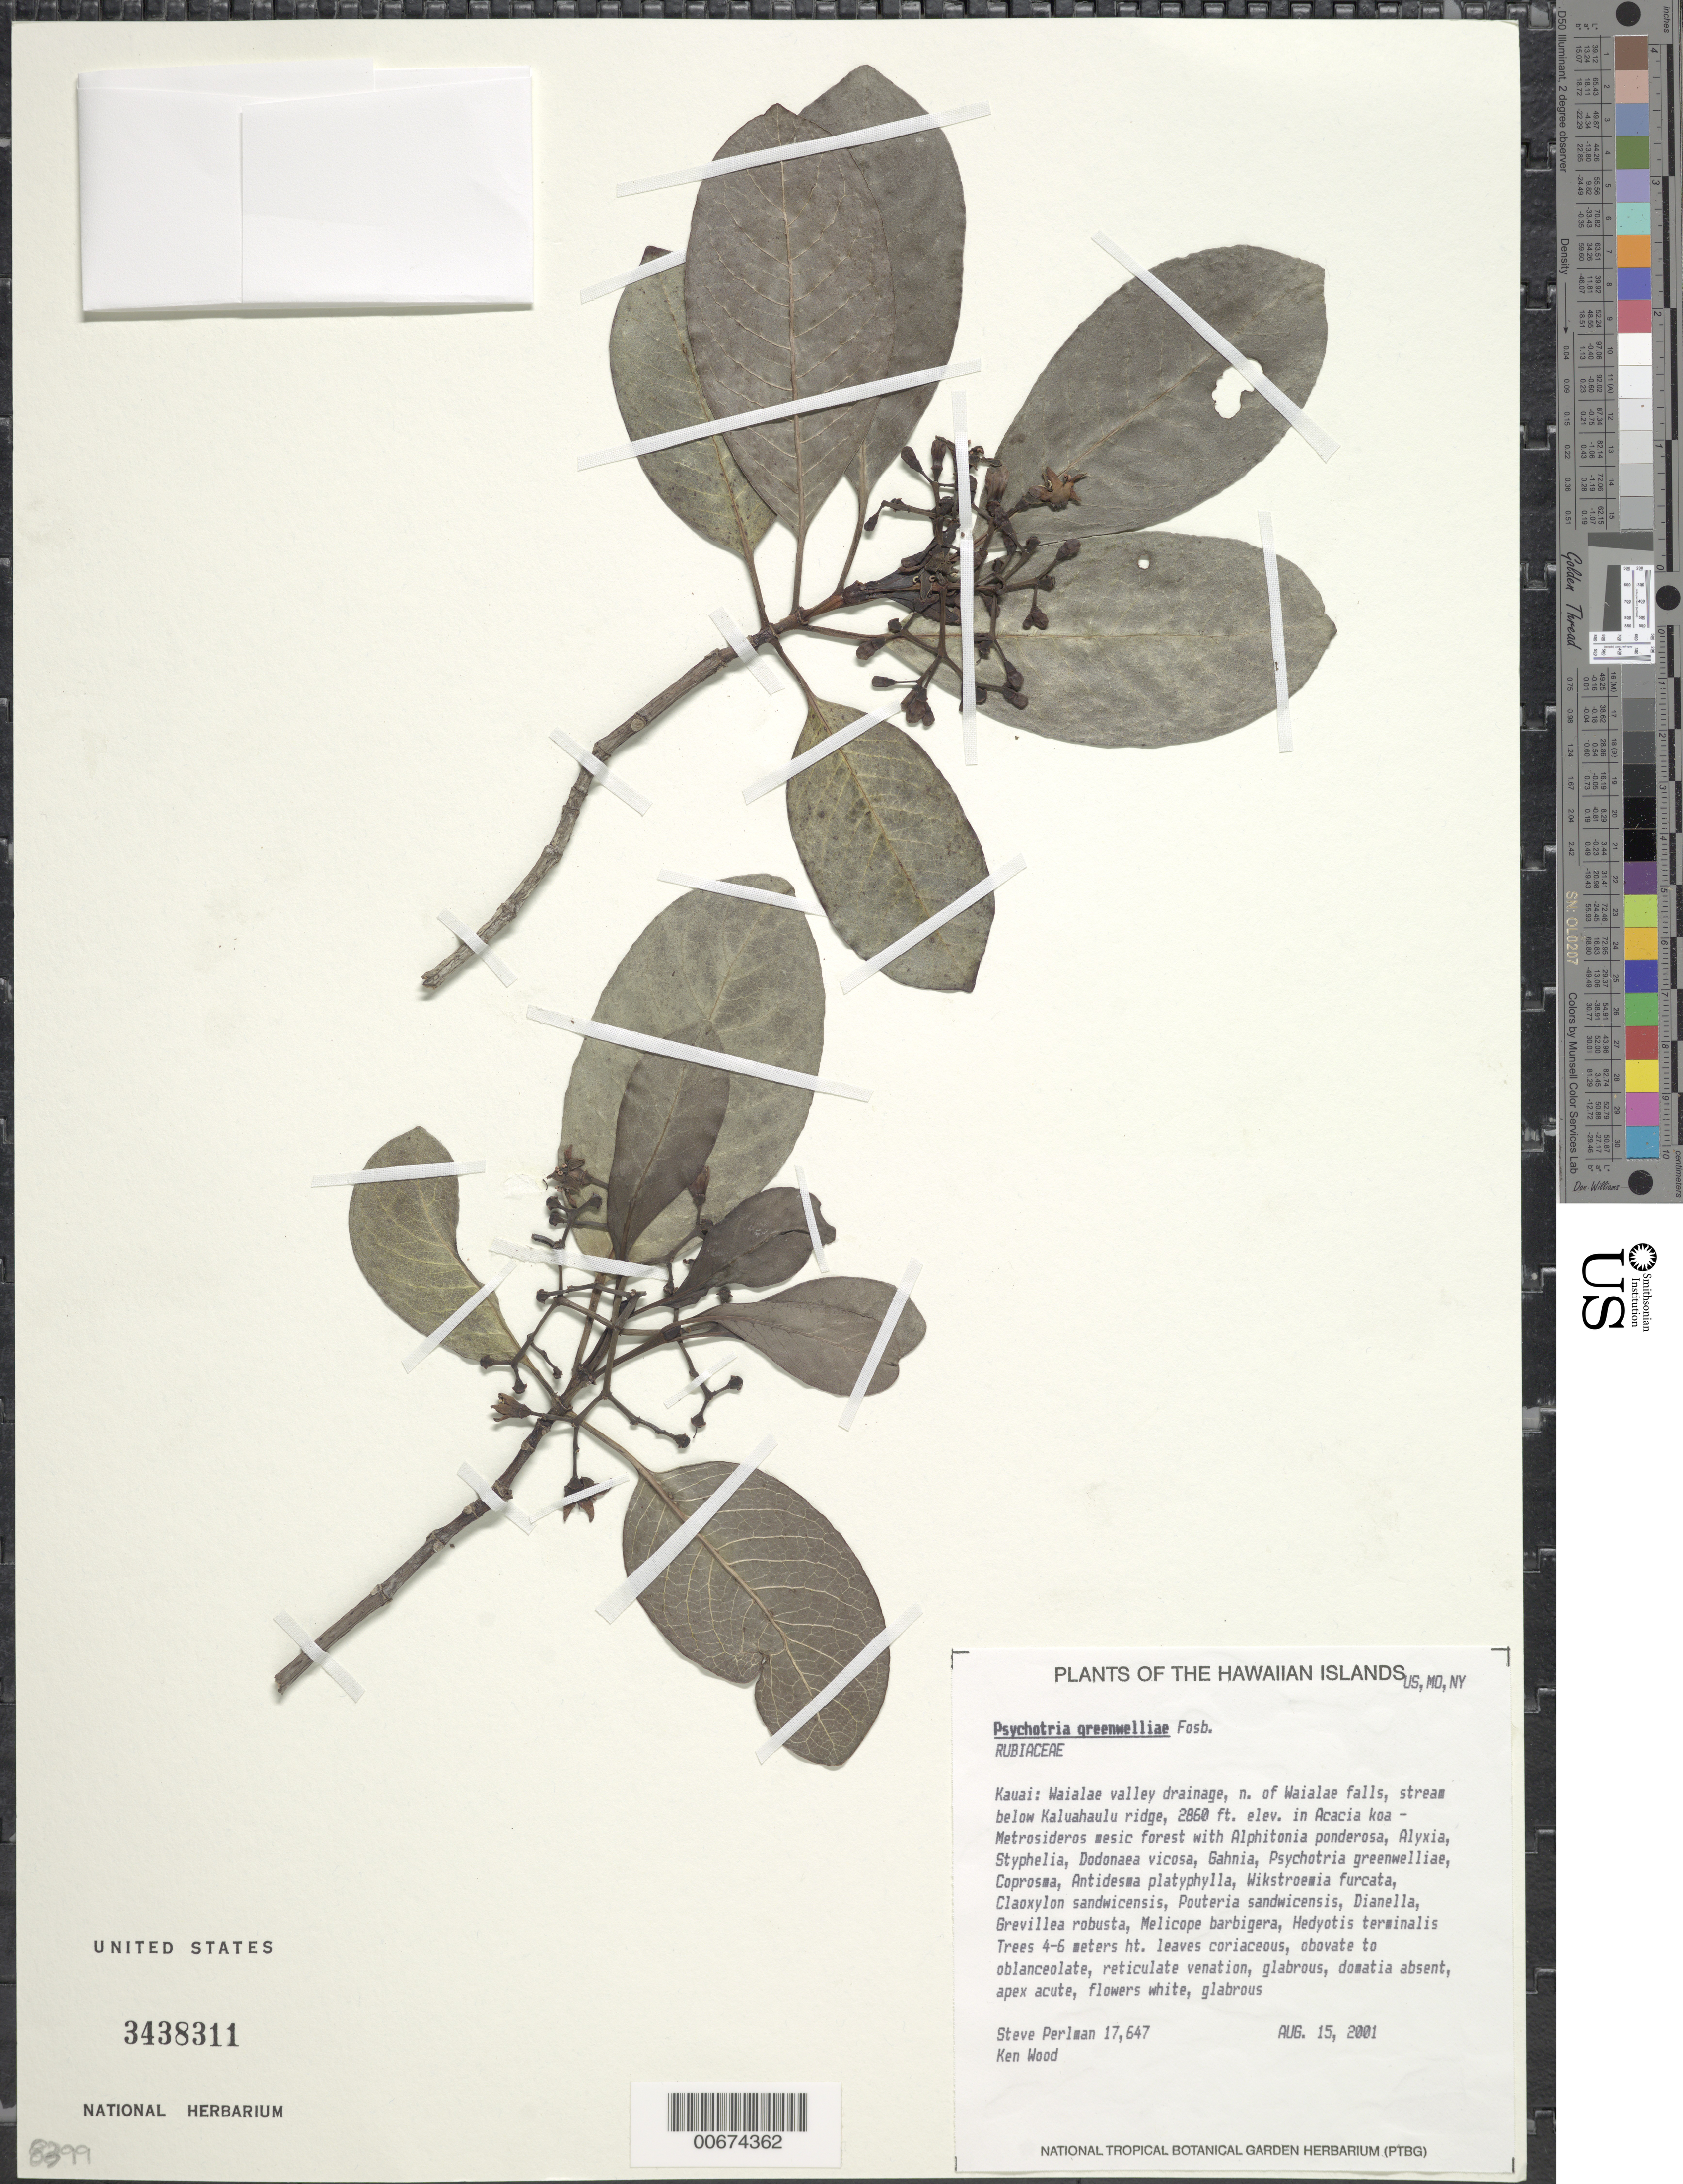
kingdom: Plantae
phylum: Tracheophyta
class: Magnoliopsida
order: Gentianales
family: Rubiaceae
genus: Psychotria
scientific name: Psychotria greenwelliae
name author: Fosberg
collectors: S. P. Perlman & K. Wood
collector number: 17647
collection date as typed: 15 Aug 2001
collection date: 2001-08-15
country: United States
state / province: Hawaii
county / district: Kaui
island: Kaua'i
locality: Waialae valley drainage, n. of Waialae falls, stream below Kaluhahaulu ridge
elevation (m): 871.7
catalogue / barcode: US 3438311